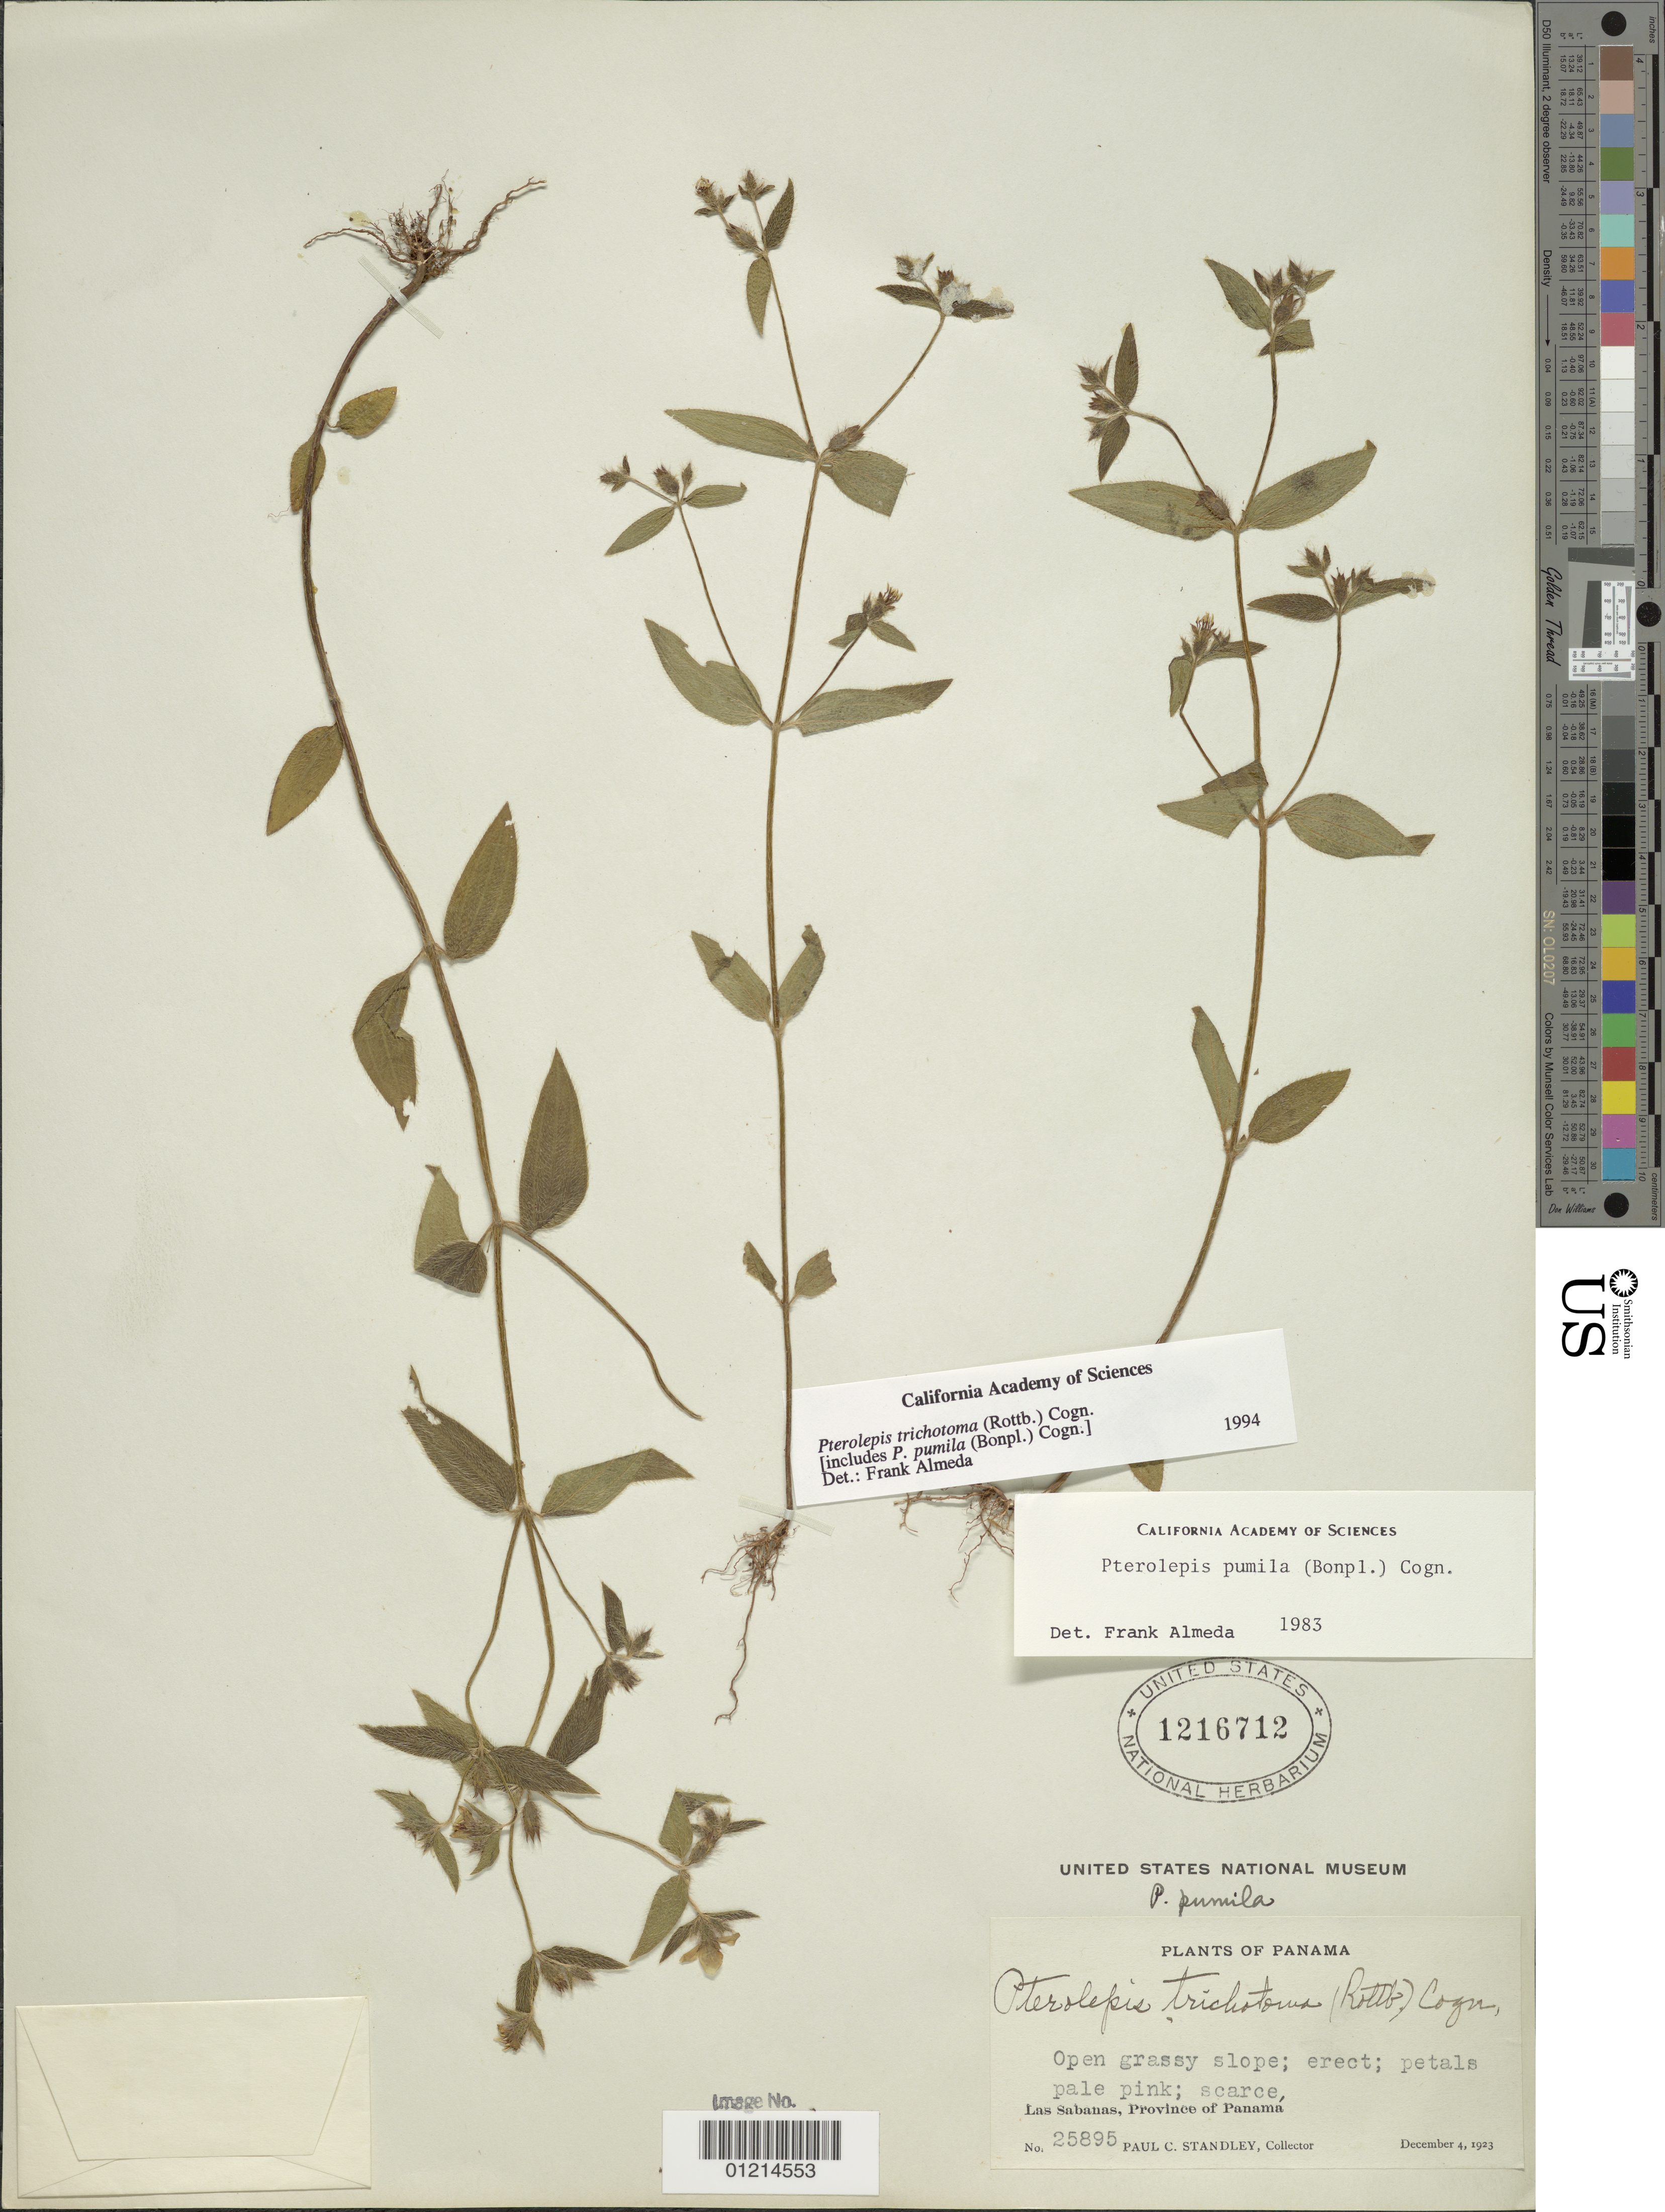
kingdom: Plantae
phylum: Tracheophyta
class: Magnoliopsida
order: Myrtales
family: Melastomataceae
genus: Pterolepis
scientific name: Pterolepis trichotoma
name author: (Rottb.) Cogn.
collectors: P. C. Standley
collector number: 25895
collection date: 1923-12-04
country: Panama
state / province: Panamá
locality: Las Sabanas.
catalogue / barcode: US 1216712